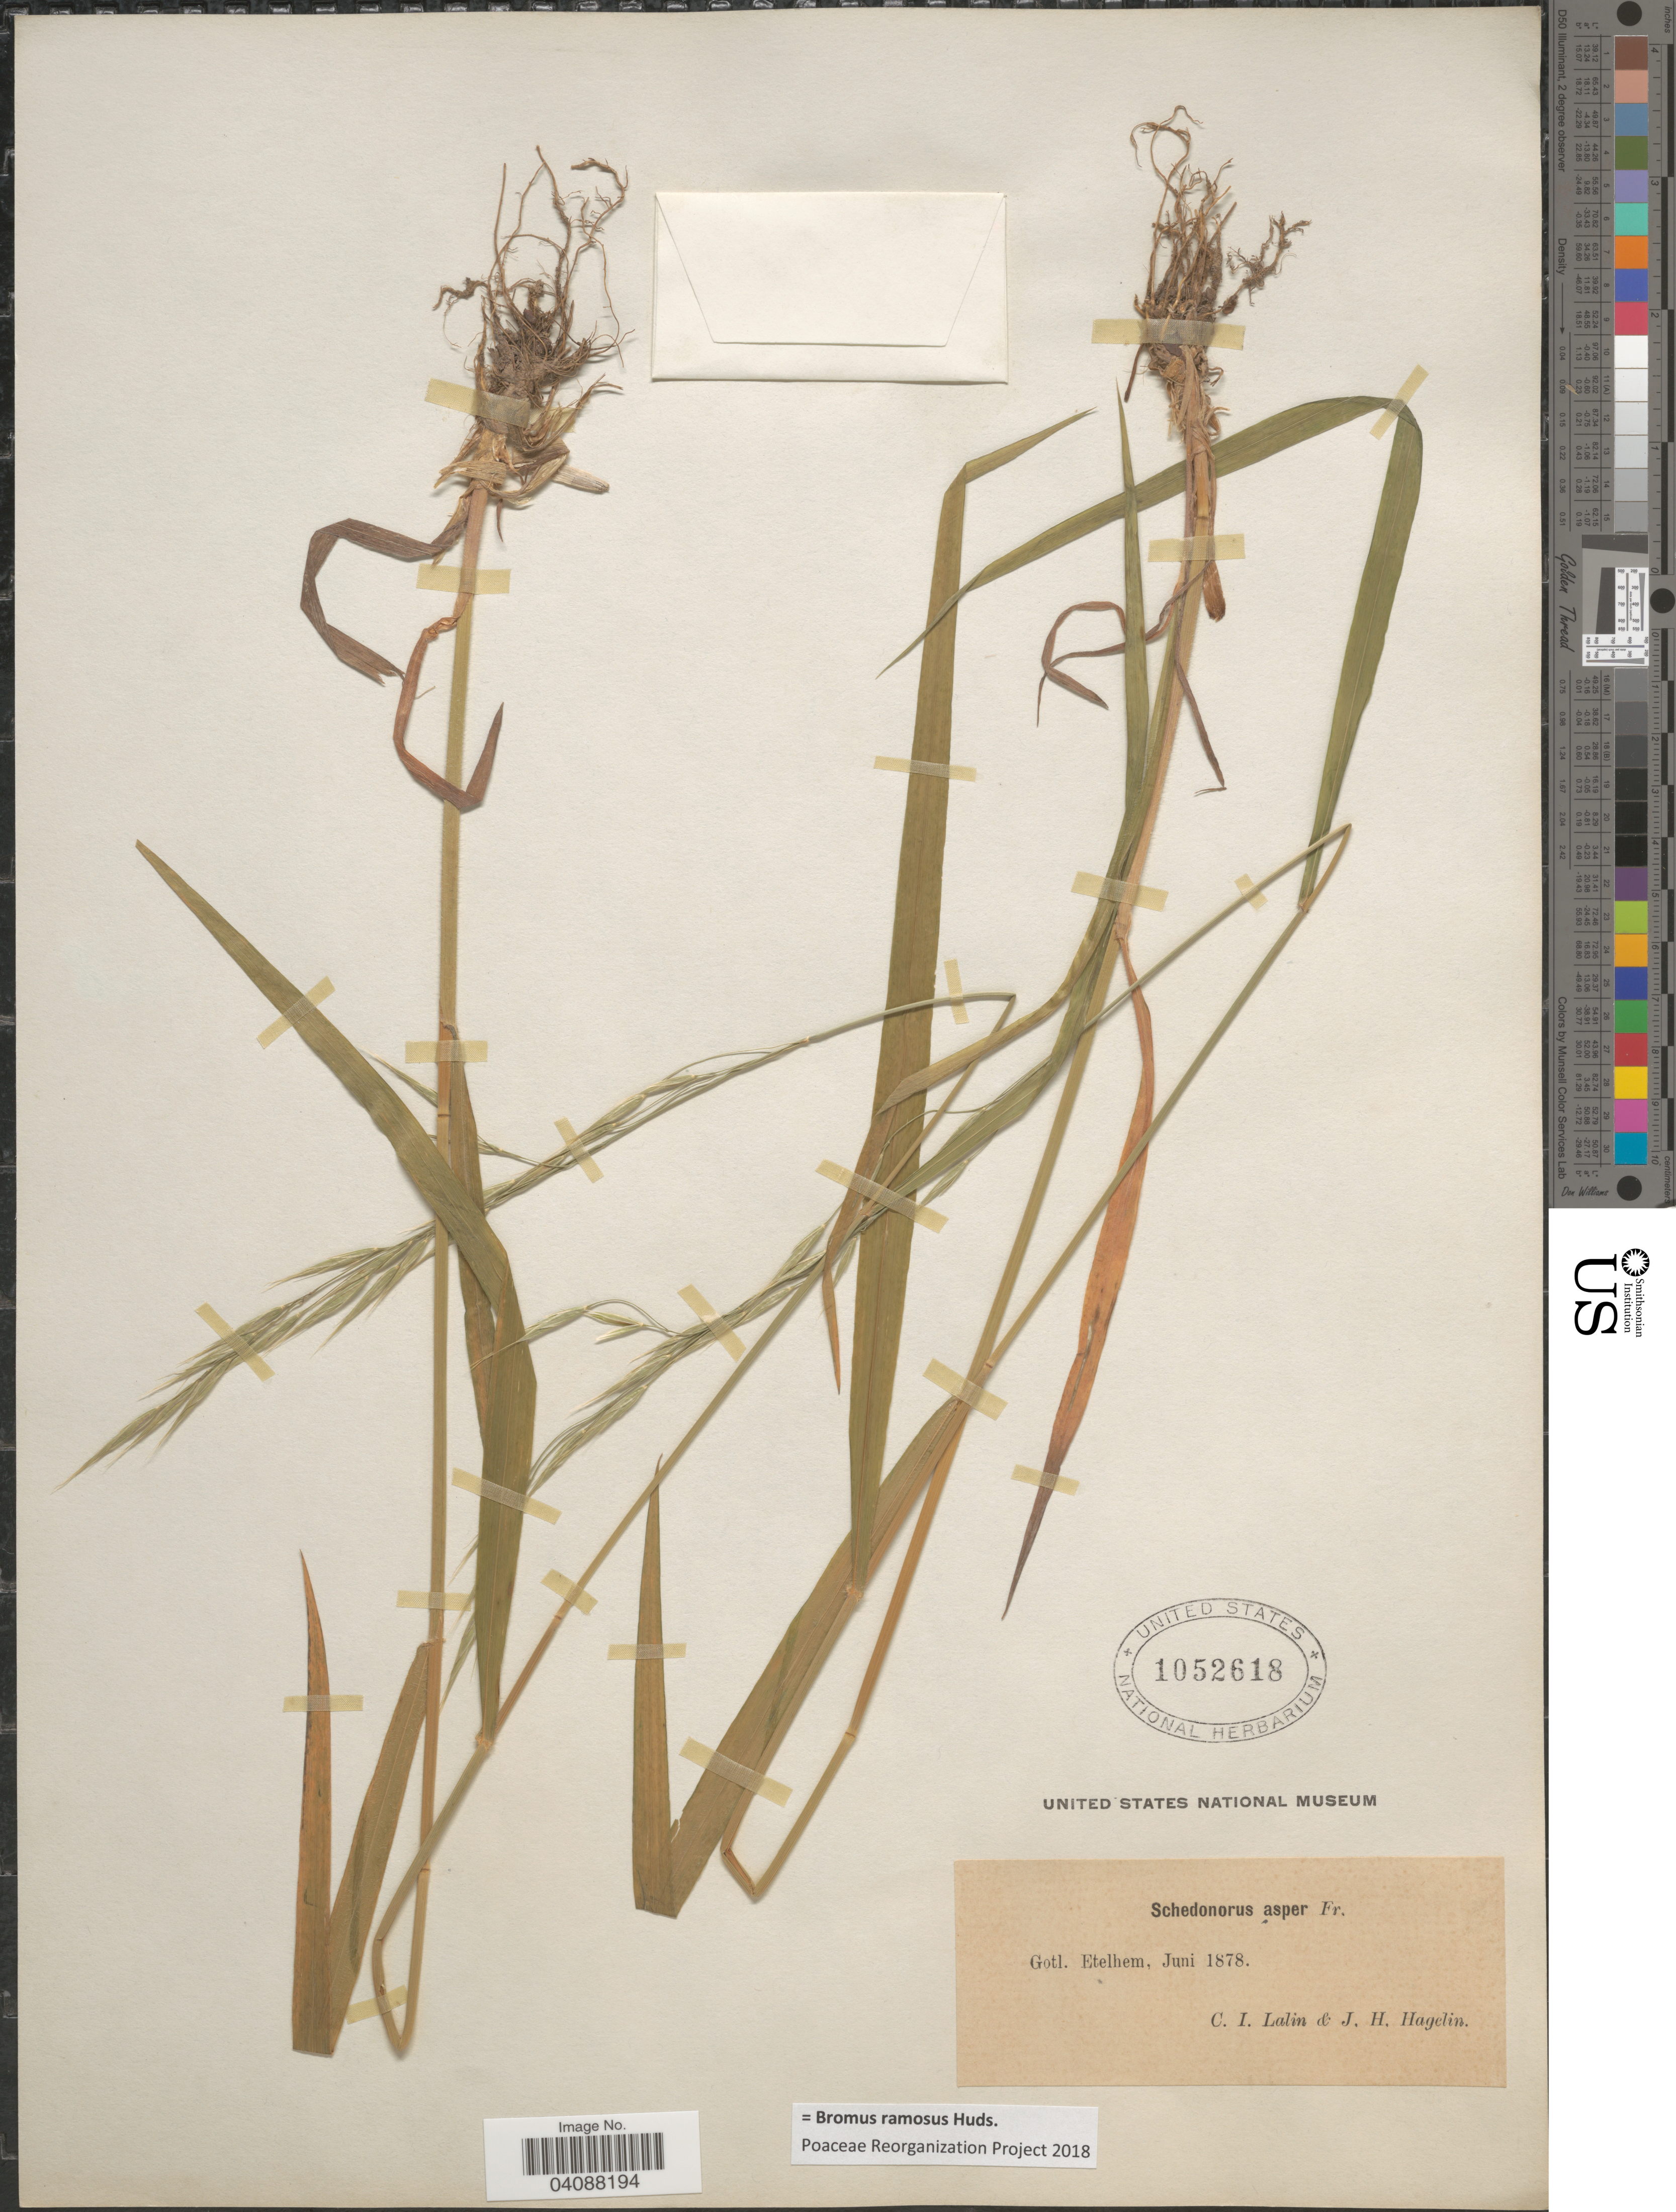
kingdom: Plantae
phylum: Tracheophyta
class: Liliopsida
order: Poales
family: Poaceae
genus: Bromus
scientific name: Bromus ramosus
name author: Huds.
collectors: C. Lalin & J. Hagelin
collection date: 1878-06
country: Sweden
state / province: Gotland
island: Gotland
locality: Gotl. Etelhem.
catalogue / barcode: US 1052618